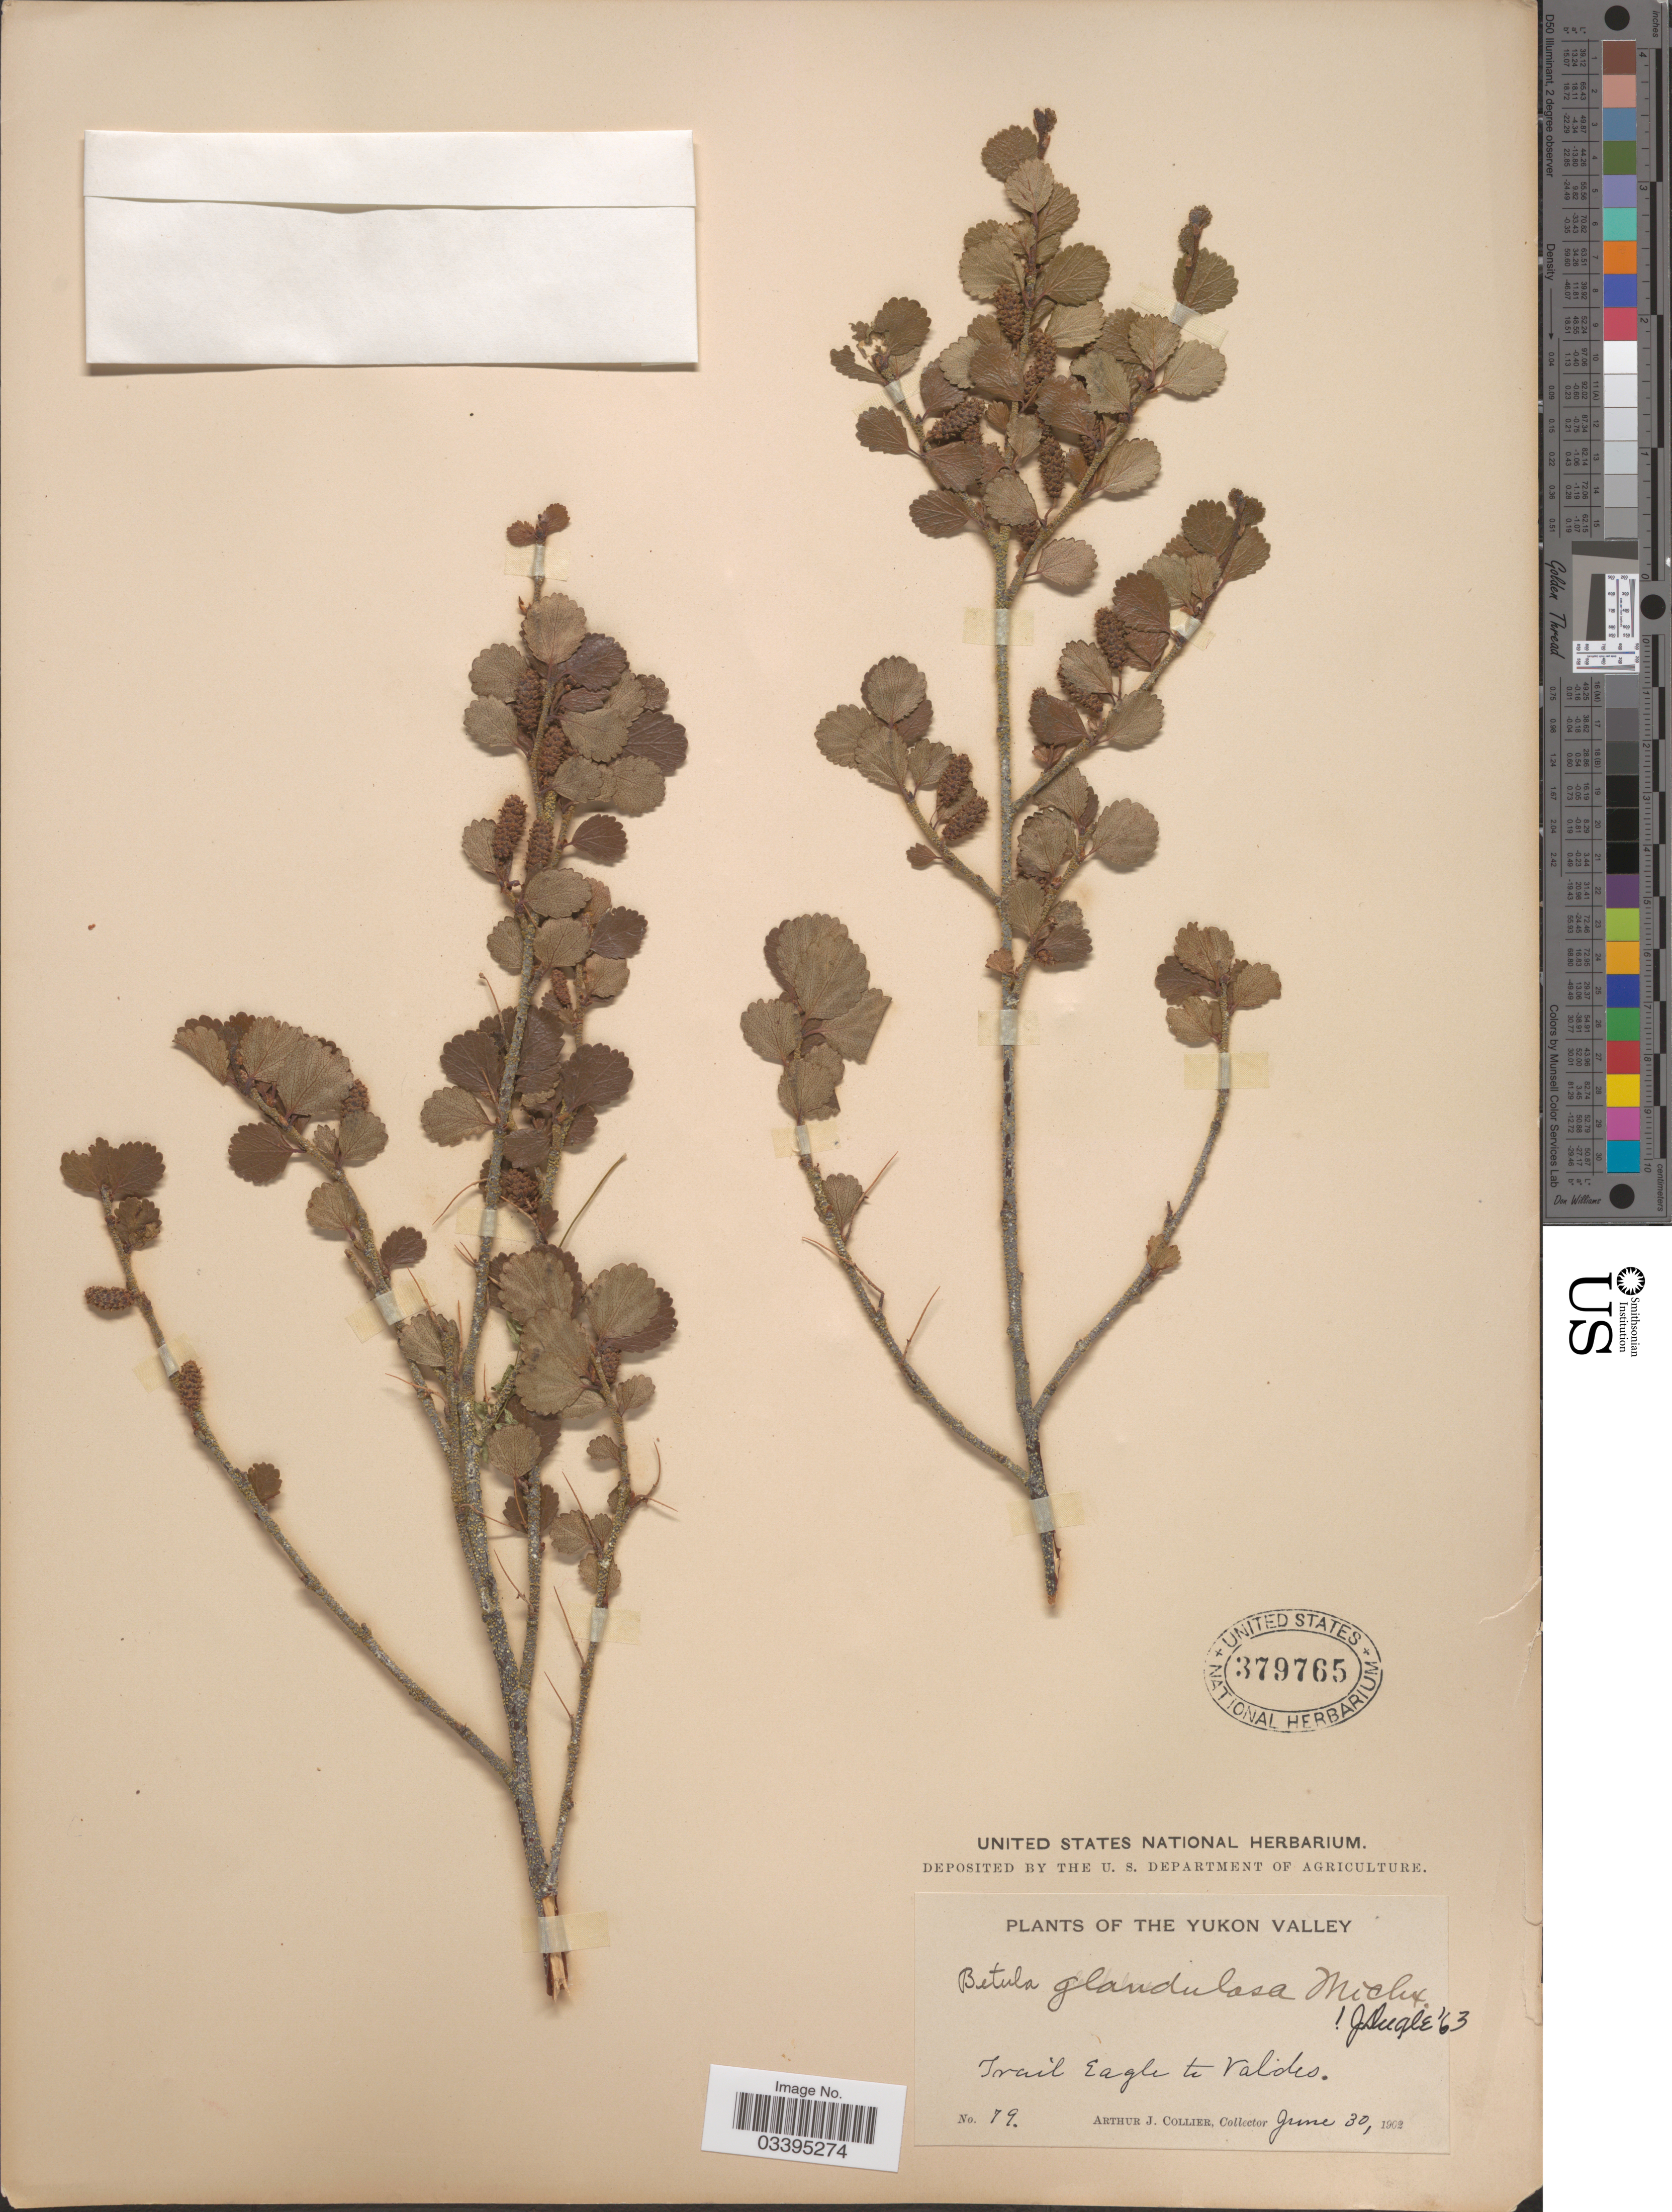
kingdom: Plantae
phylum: Tracheophyta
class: Magnoliopsida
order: Fagales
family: Betulaceae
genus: Betula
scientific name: Betula glandulosa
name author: Michx.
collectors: A. Collier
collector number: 79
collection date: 1902-06-30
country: Canada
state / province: Yukon Territory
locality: The Yukon Valley. Trail to Eagle to Valides.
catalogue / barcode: US 379765